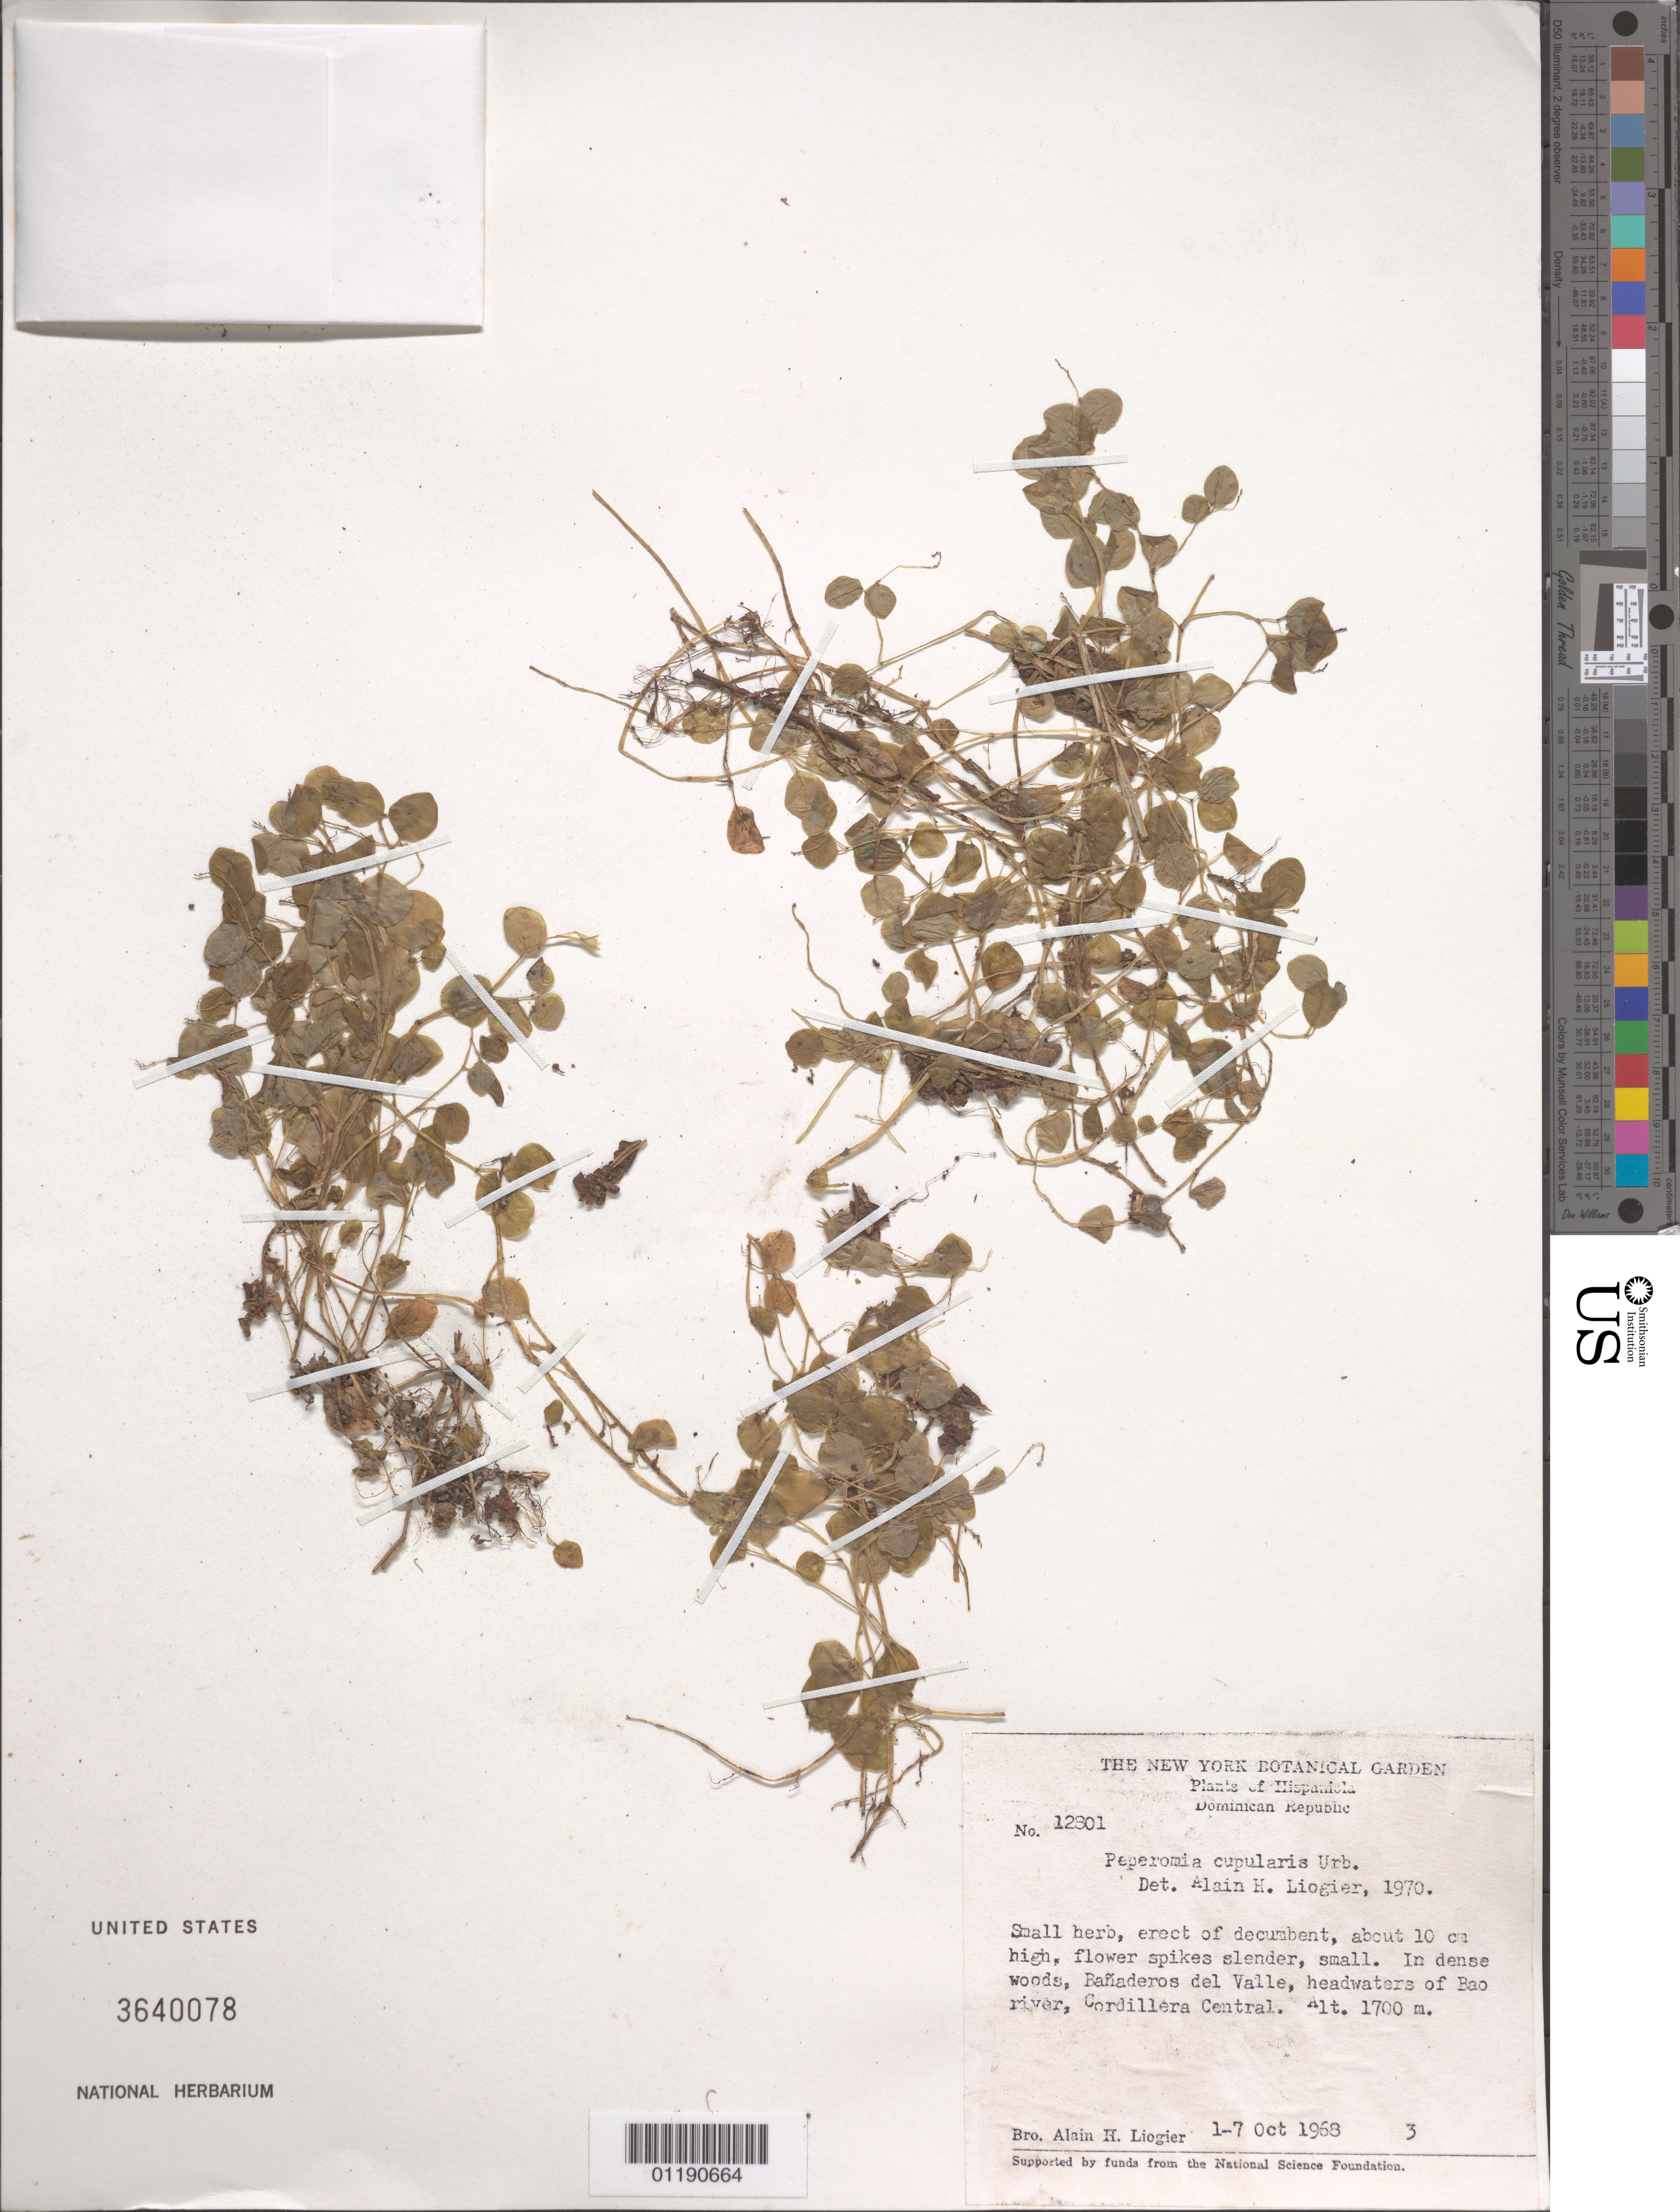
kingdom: Plantae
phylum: Tracheophyta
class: Magnoliopsida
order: Piperales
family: Piperaceae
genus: Peperomia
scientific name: Peperomia cupularis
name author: Urb.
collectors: A. H. Liogier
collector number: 12801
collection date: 1968-10-01/1968-10-07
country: Dominican Republic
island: Hispaniola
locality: Bañaderos del Valle, headwaters of Bao river, Cordillera Central.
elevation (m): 1700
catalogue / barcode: US 3640078